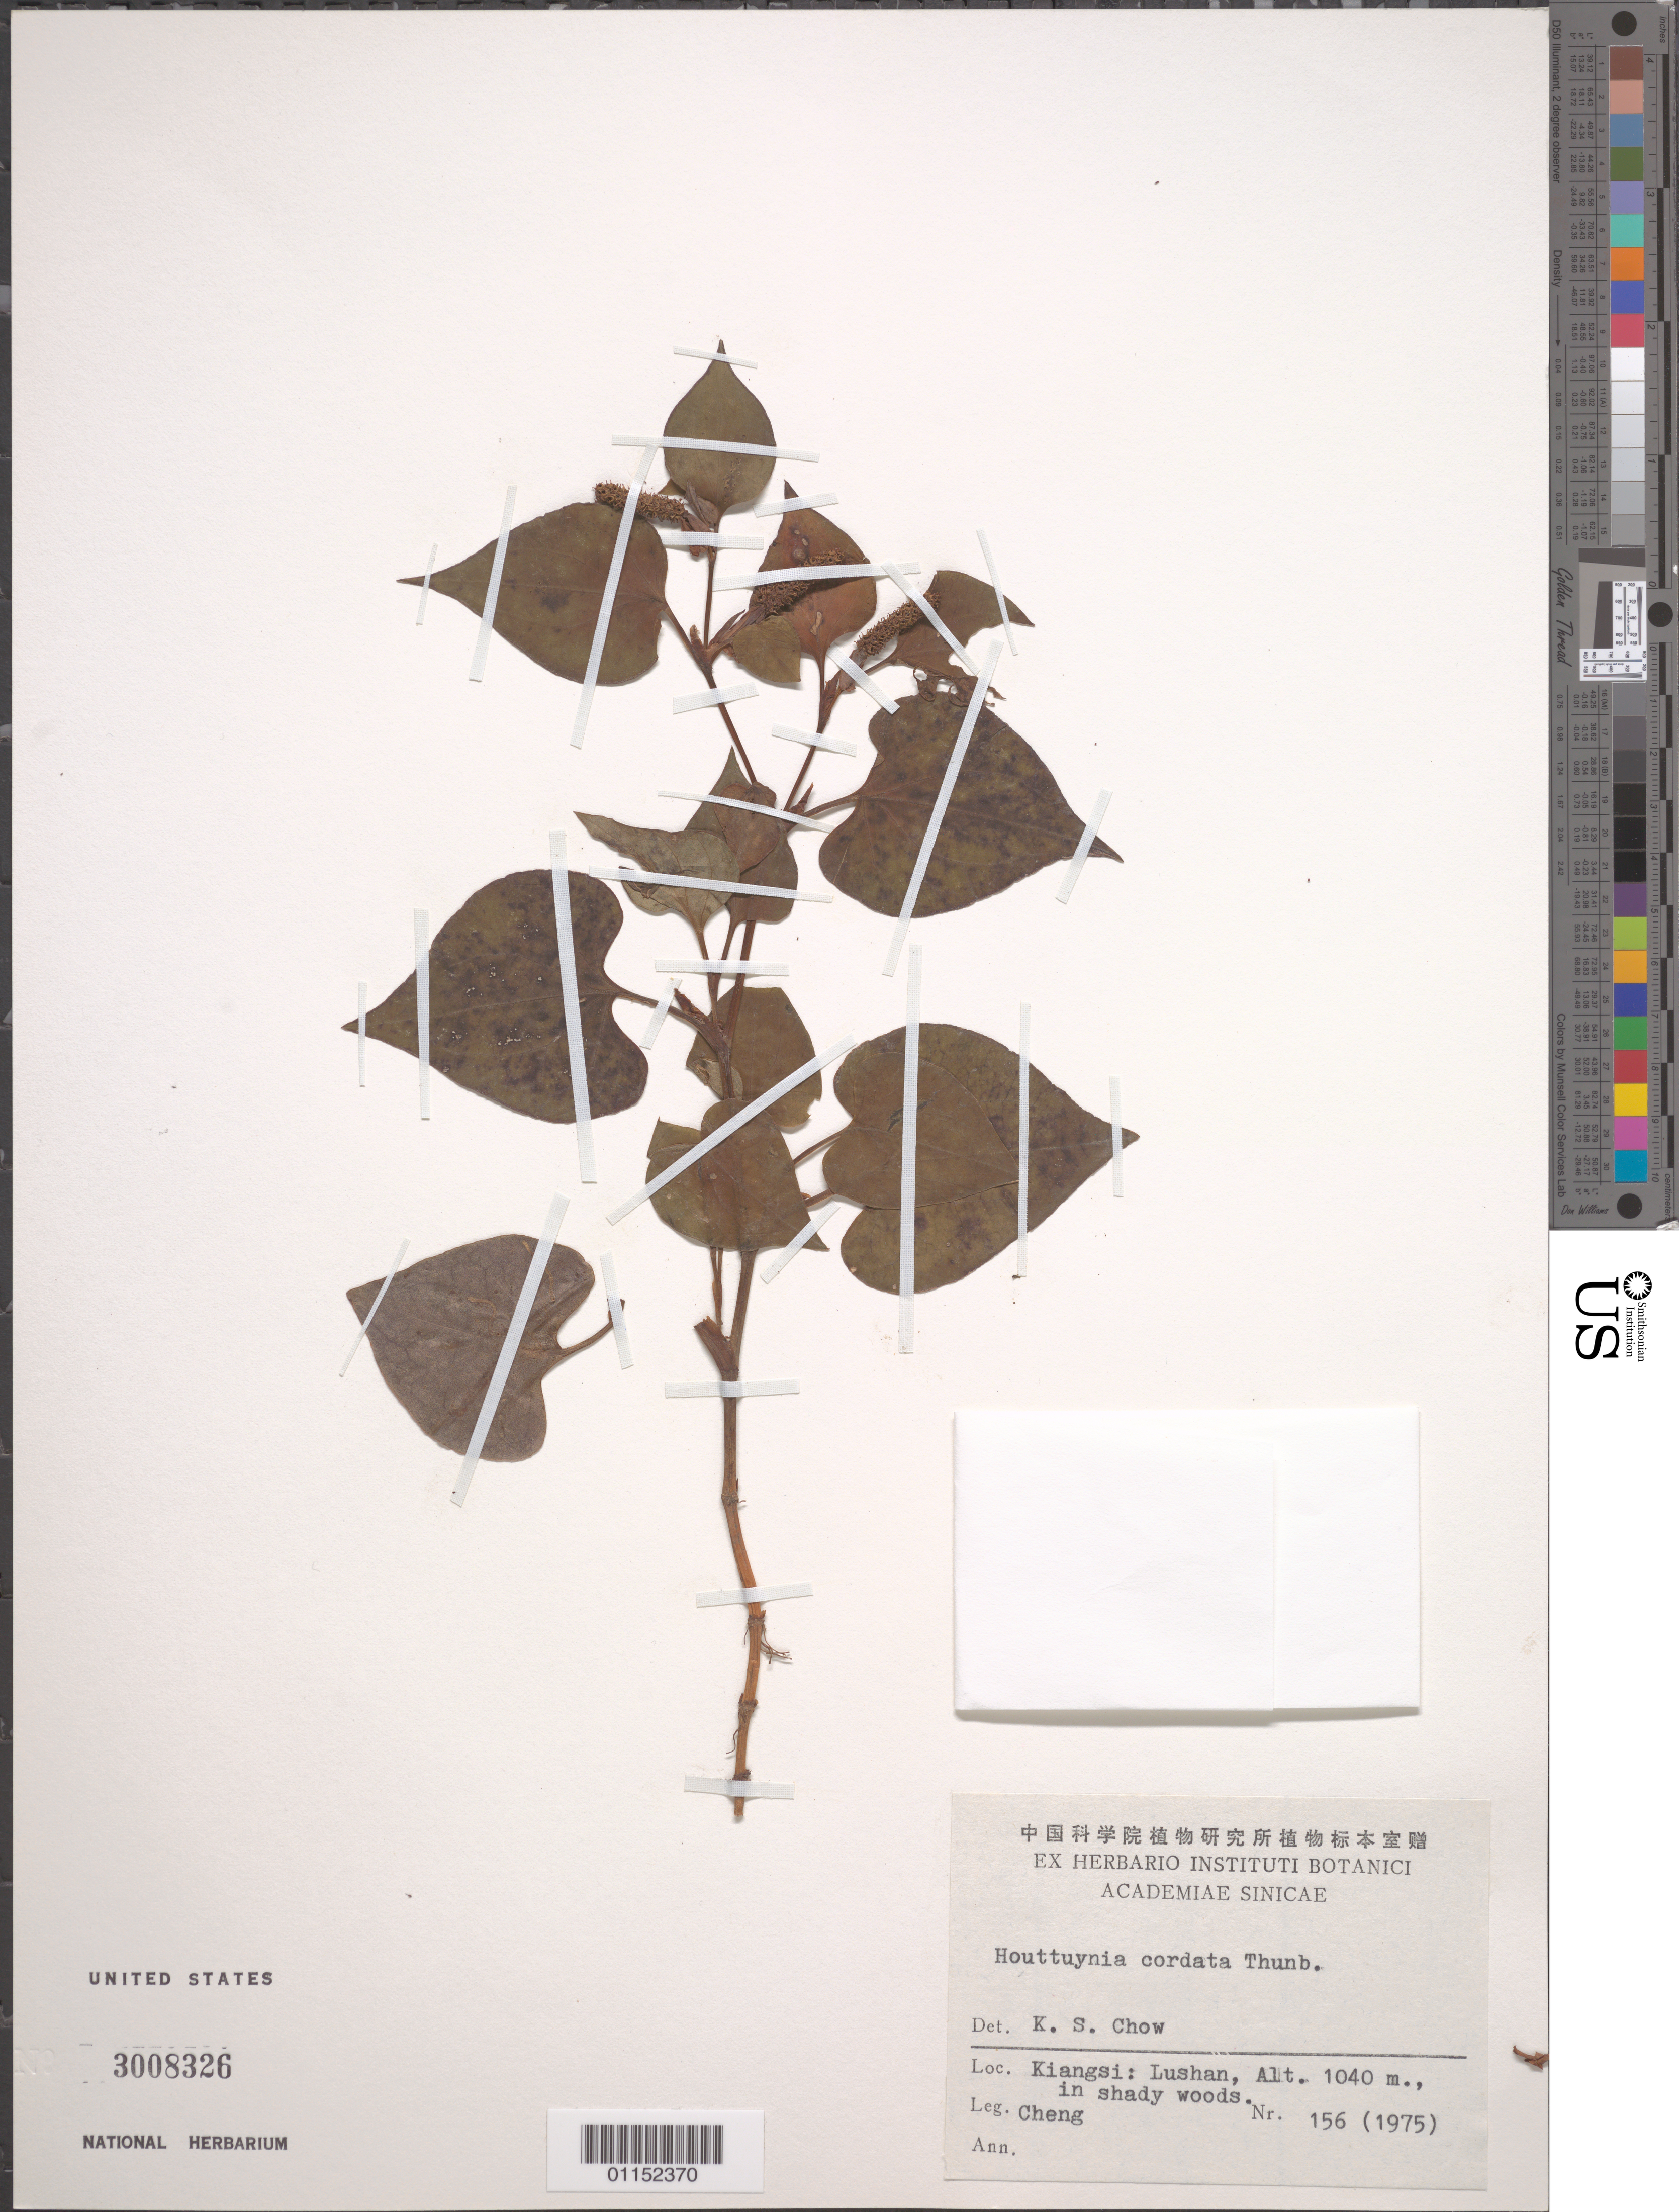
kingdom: Plantae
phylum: Tracheophyta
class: Magnoliopsida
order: Piperales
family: Saururaceae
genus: Houttuynia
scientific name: Houttuynia cordata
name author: Thunb.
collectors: Cheng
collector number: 156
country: China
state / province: Jiangsu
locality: Lushan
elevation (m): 1040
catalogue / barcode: US 3008326